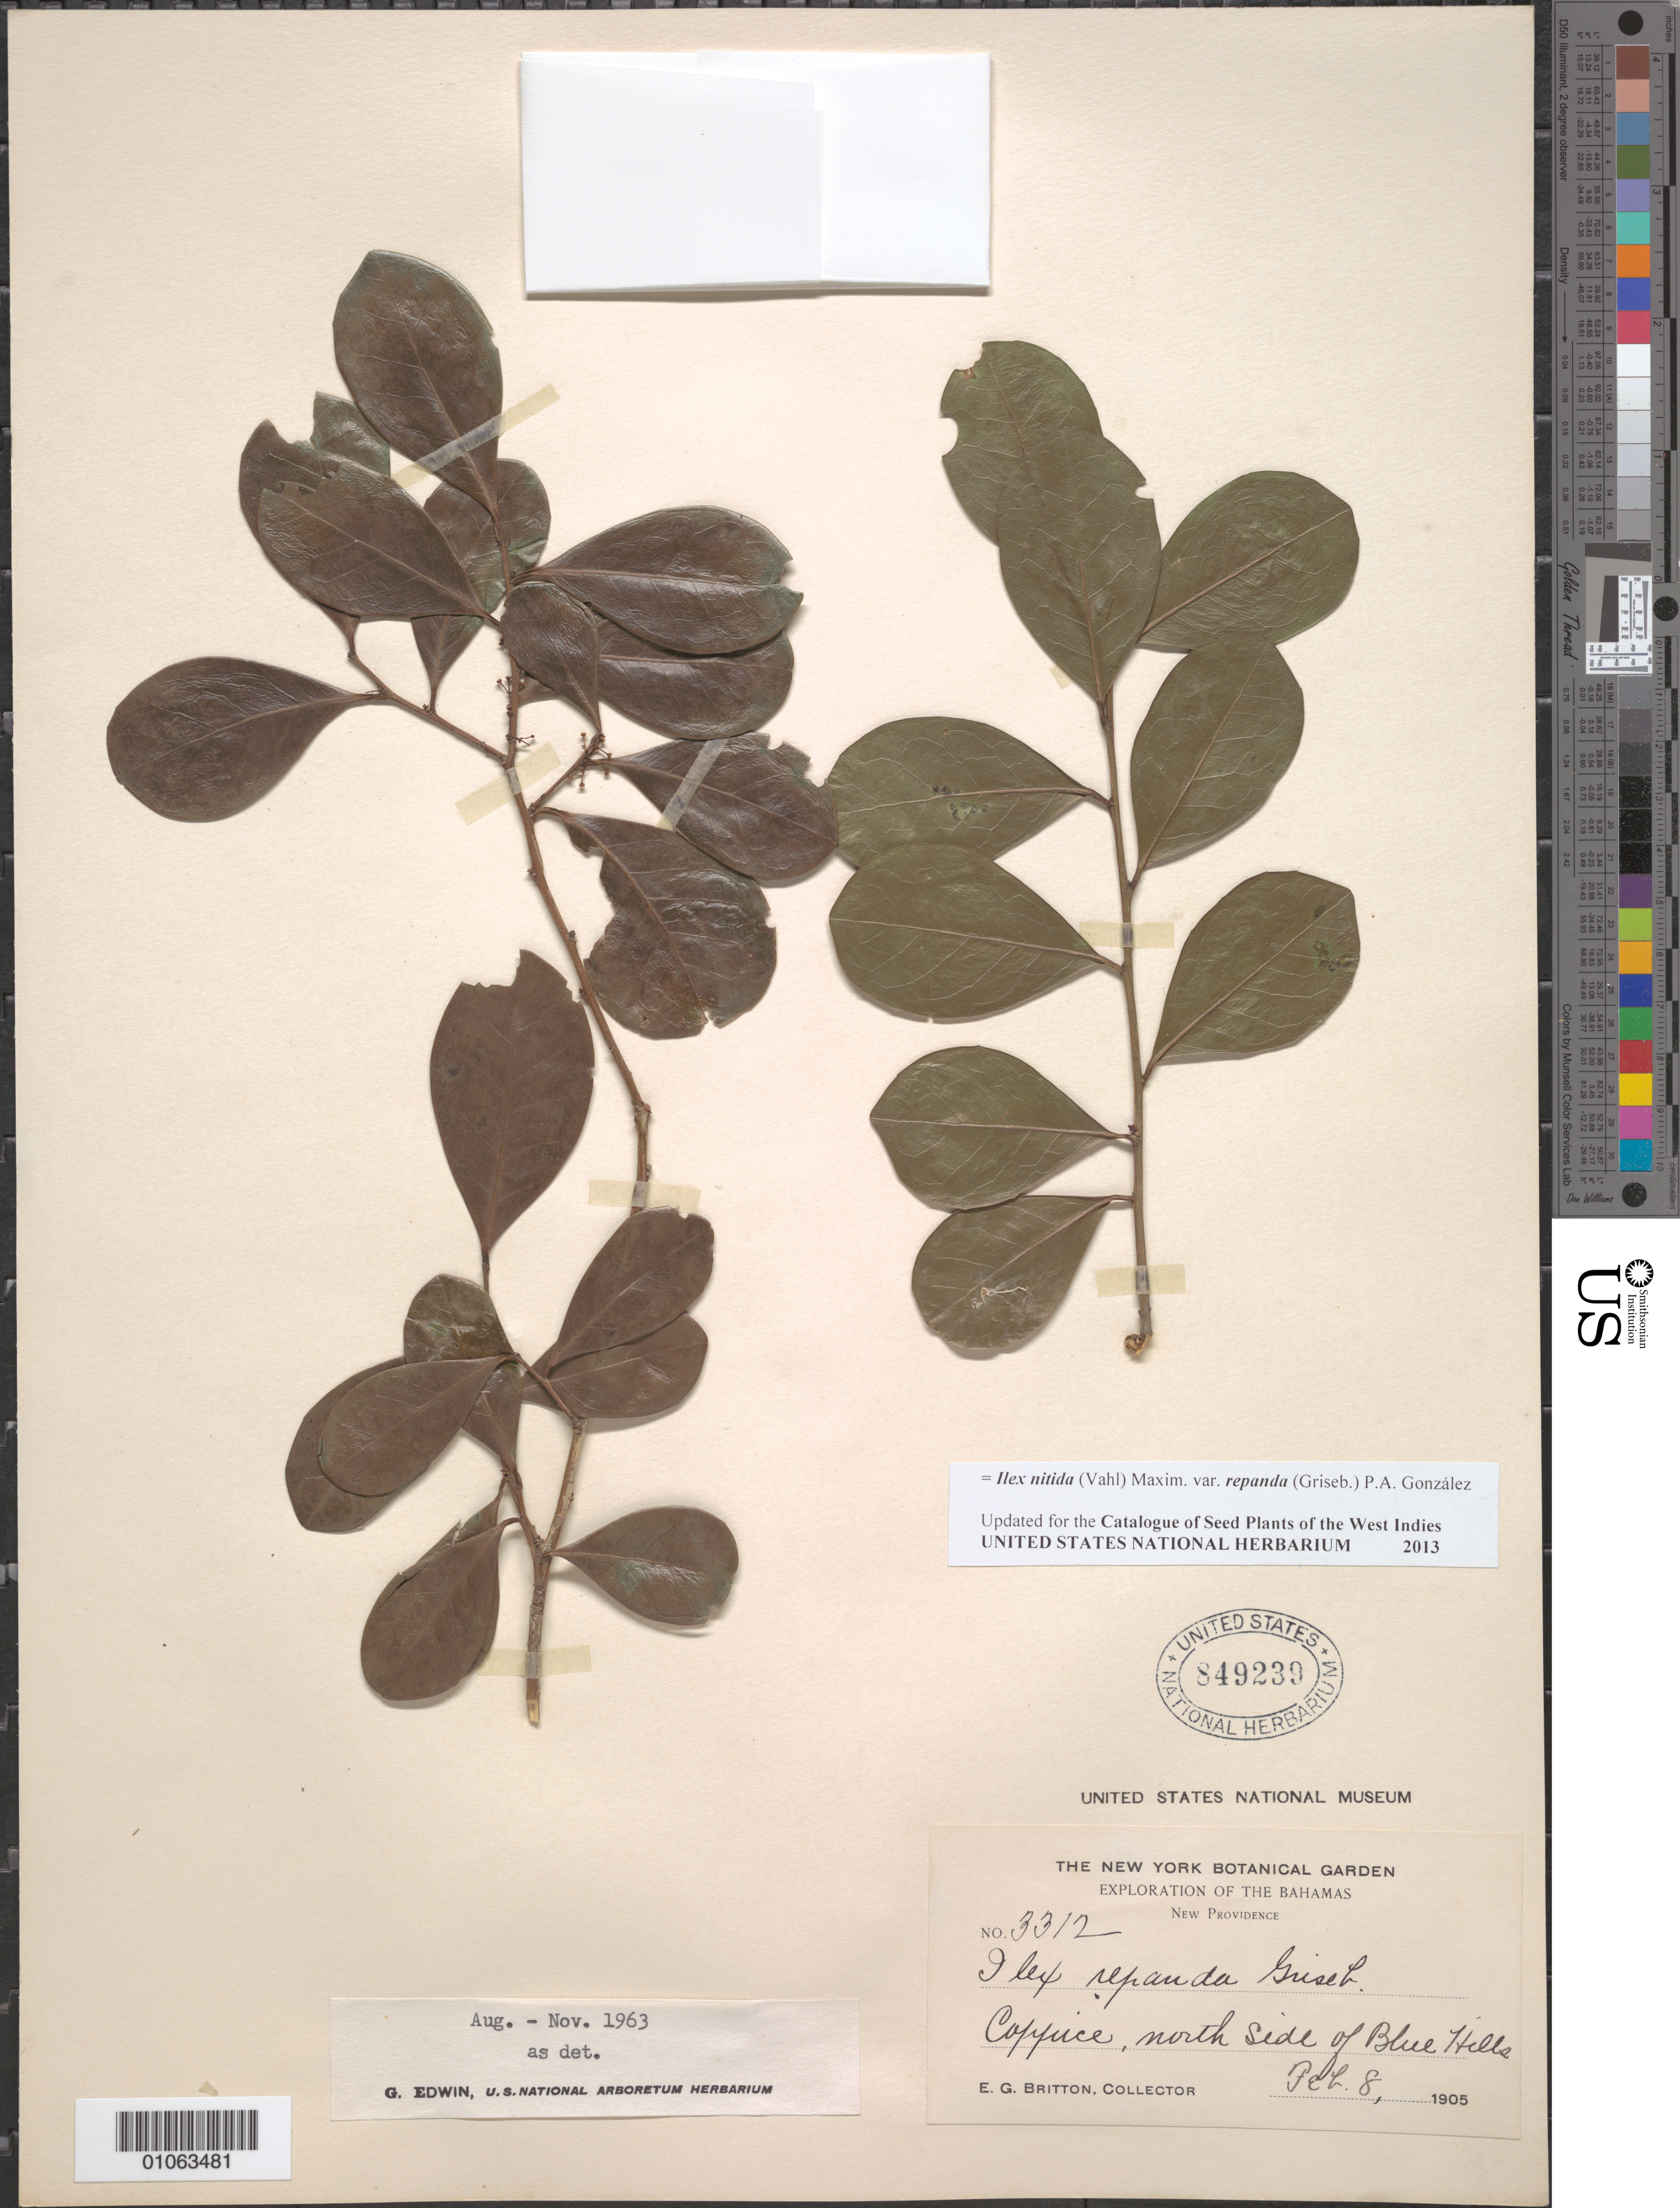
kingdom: Plantae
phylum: Tracheophyta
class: Magnoliopsida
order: Aquifoliales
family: Aquifoliaceae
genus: Ilex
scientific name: Ilex nitida var. repanda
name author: (Griseb.) P. A. González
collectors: N. Britton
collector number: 3312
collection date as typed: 08 Feb 1905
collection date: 1905-02-08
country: Bahamas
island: New Providence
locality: Coppice, N. side of Blue Hills.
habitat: Coppice.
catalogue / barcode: US 849230